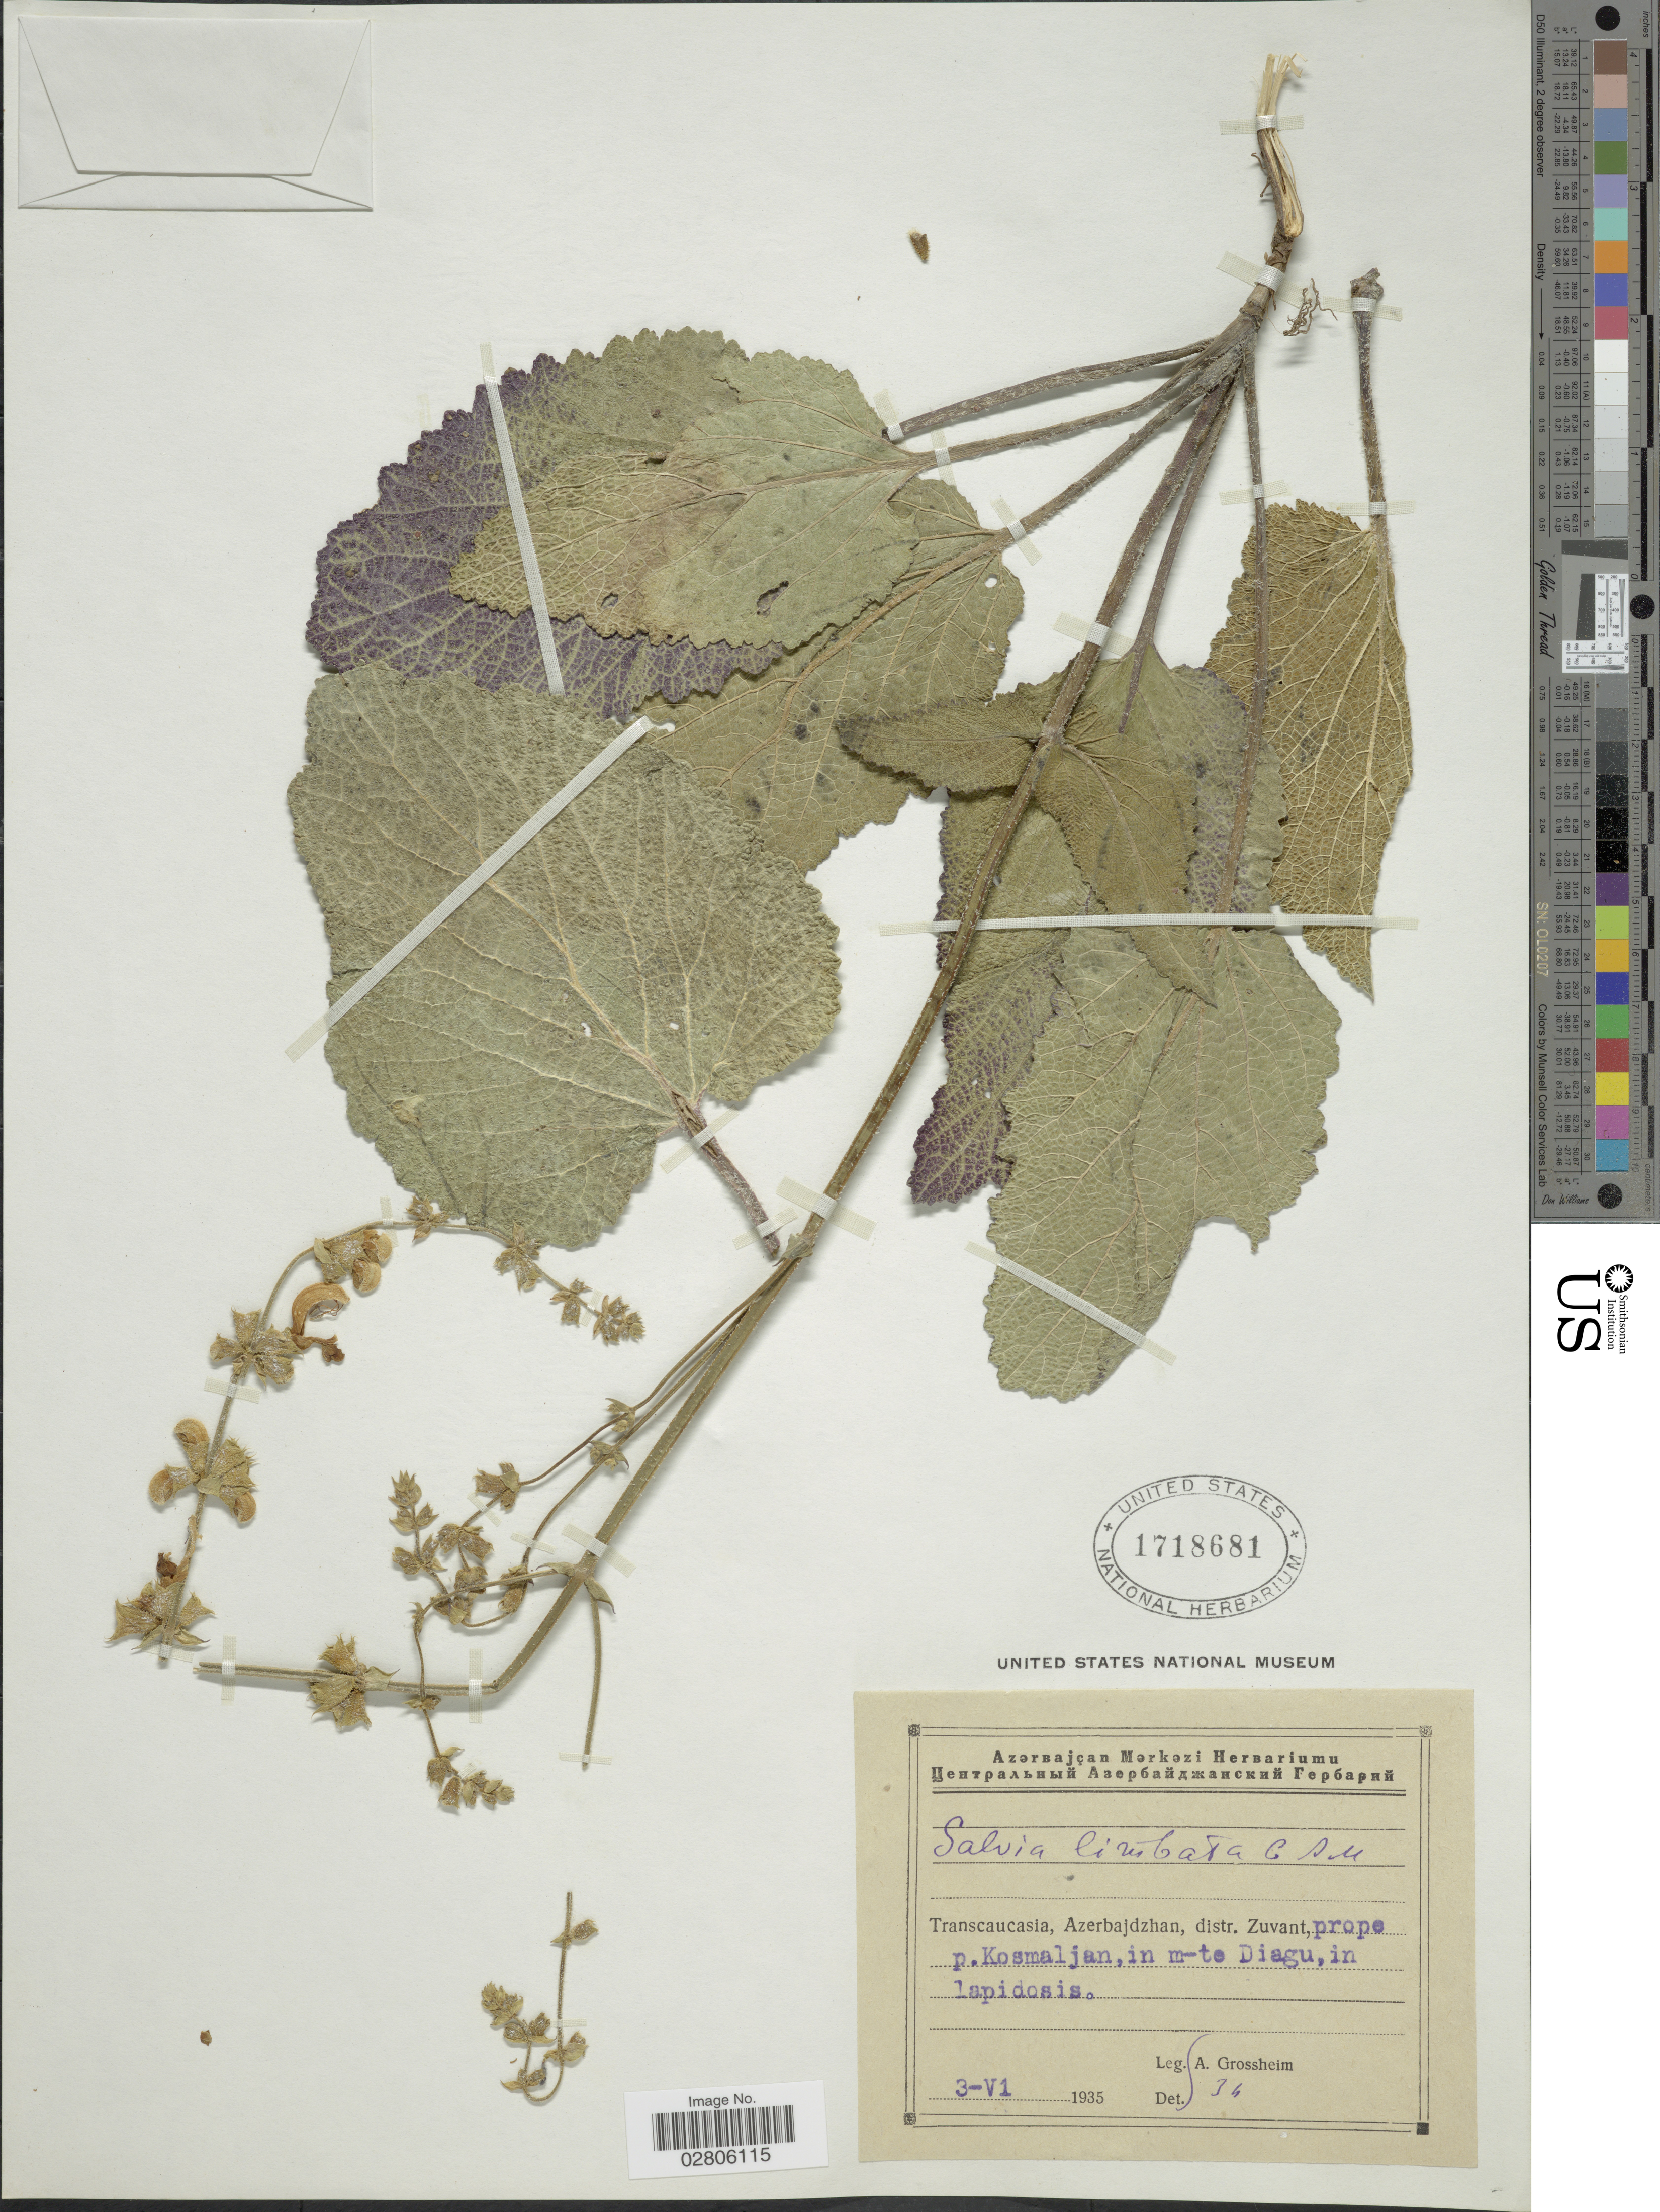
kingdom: Plantae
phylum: Tracheophyta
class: Magnoliopsida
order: Lamiales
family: Lamiaceae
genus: Salvia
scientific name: Salvia limbata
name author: C.A. Mey.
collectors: A. Grossheim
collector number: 34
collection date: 1935-06-03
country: Azerbaijan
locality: Transcaucasia, Azerbajdzhan, distr. Zuvant, prope p. Kosmaljan, in m-te Diagu, in lapidosis.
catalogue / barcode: US 1718681